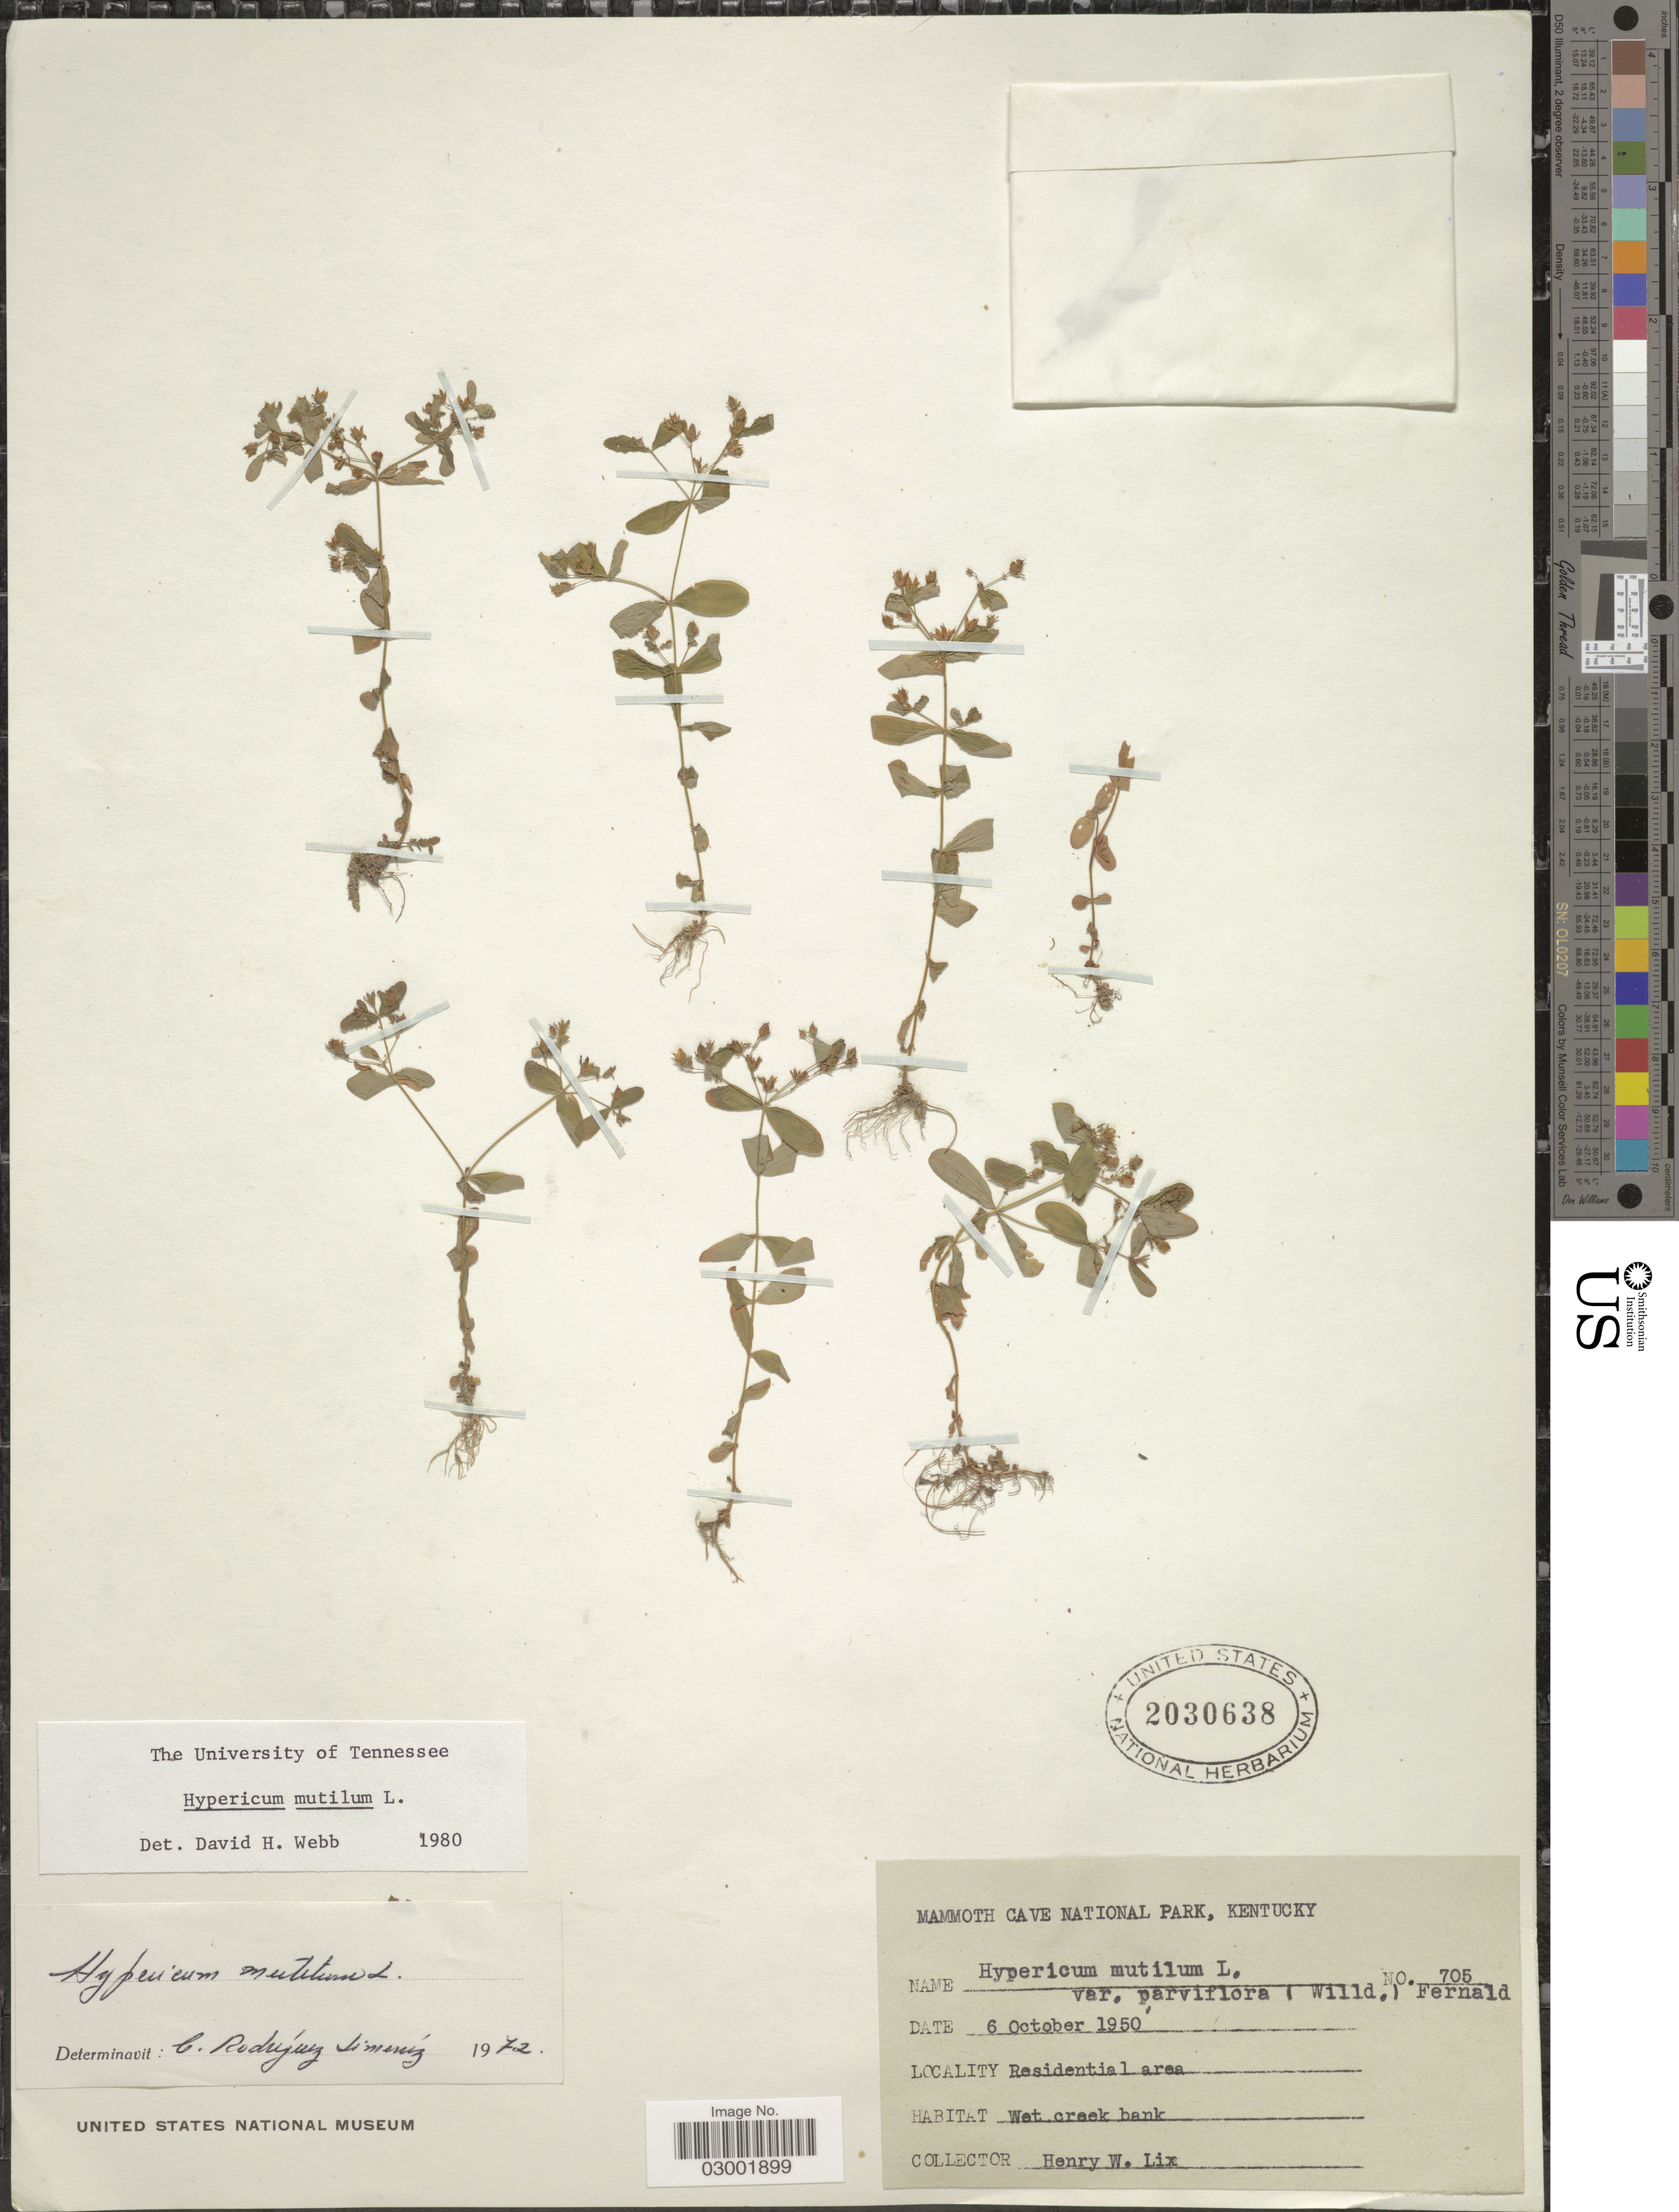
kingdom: Plantae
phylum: Tracheophyta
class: Magnoliopsida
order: Malpighiales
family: Hypericaceae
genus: Hypericum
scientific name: Hypericum mutilum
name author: L.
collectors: H. W. Lix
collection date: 1950-10-06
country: United States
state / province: Kentucky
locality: Mammoth Cave National Park, Residential area.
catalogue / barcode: US 2030638